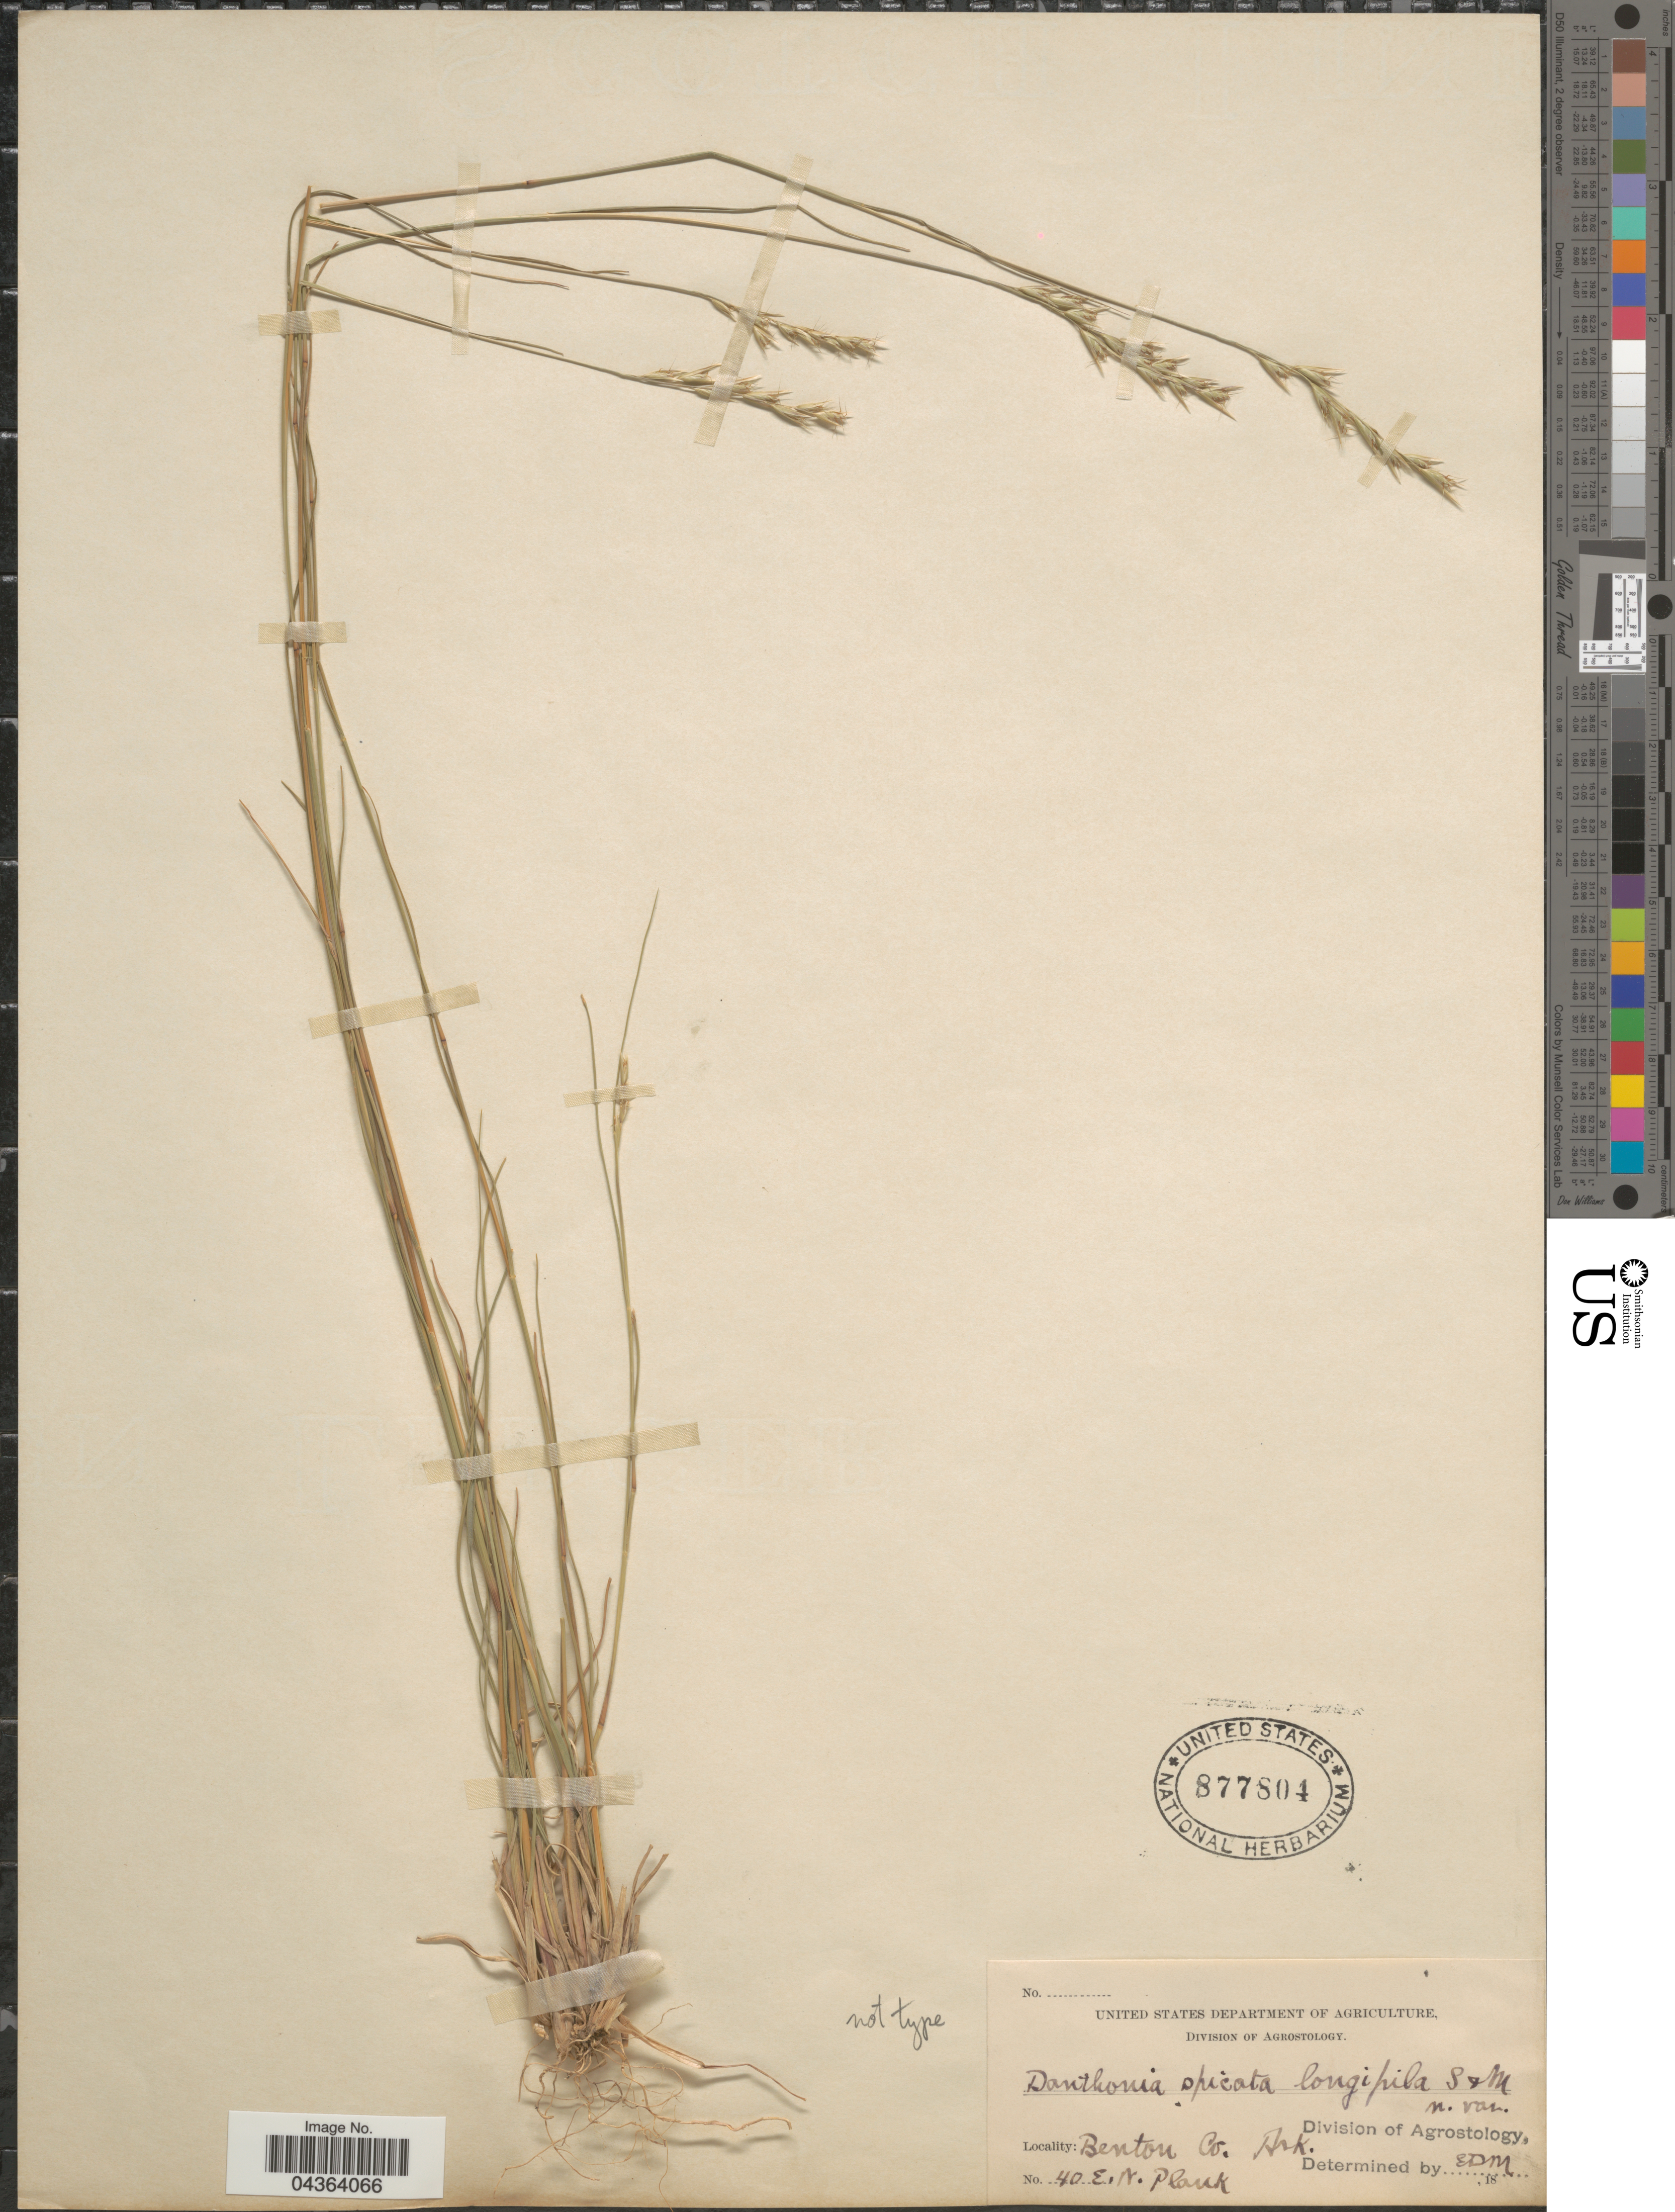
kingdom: Plantae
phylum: Tracheophyta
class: Liliopsida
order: Poales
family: Poaceae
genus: Danthonia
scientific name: Danthonia spicata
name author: (L.) P. Beauv. ex Roem. & Schult.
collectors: E. Plank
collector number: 40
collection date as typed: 18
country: United States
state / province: Arkansas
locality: Benton Co.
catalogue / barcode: US 877804